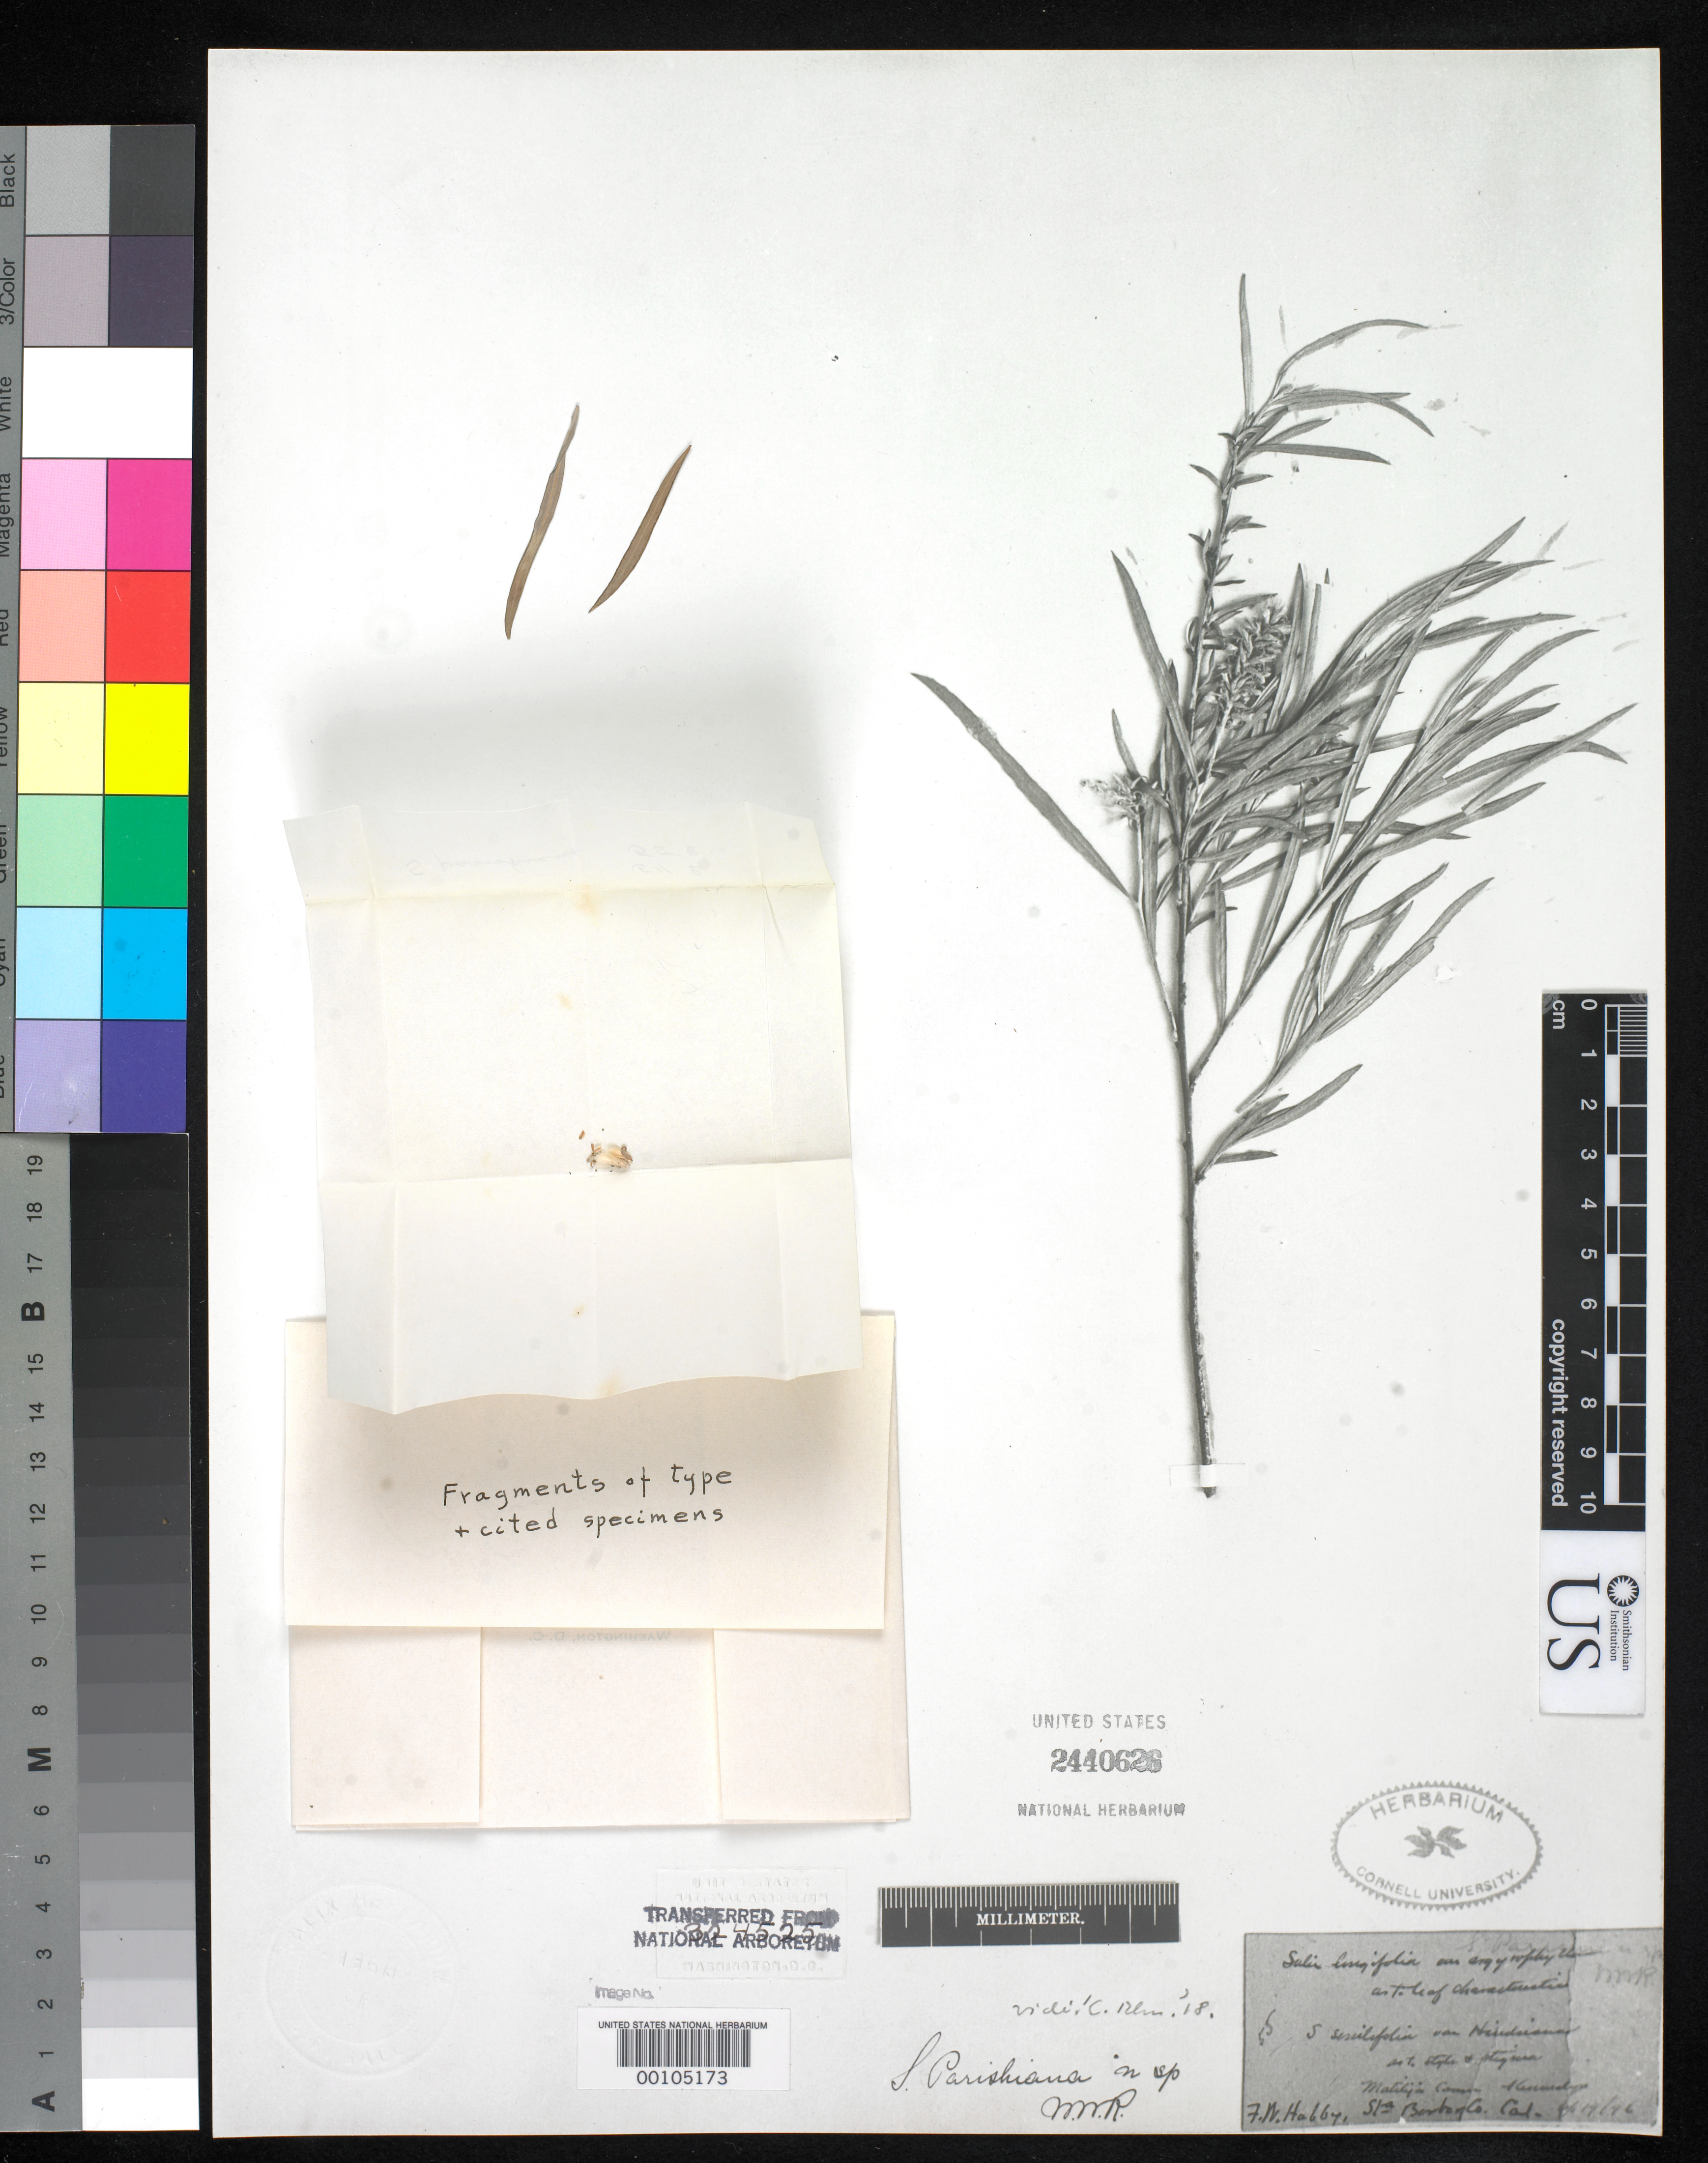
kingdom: Plantae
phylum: Tracheophyta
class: Magnoliopsida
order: Malpighiales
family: Salicaceae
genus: Salix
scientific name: Salix parishiana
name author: Rowlee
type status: Type Material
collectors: F. Hobby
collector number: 55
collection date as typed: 03 Apr 1896 to 19 Apr 1896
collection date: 1896-04-03/1896-04-19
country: United States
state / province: California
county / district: San Bernardino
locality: Matilija Canyon.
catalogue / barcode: US 2440626